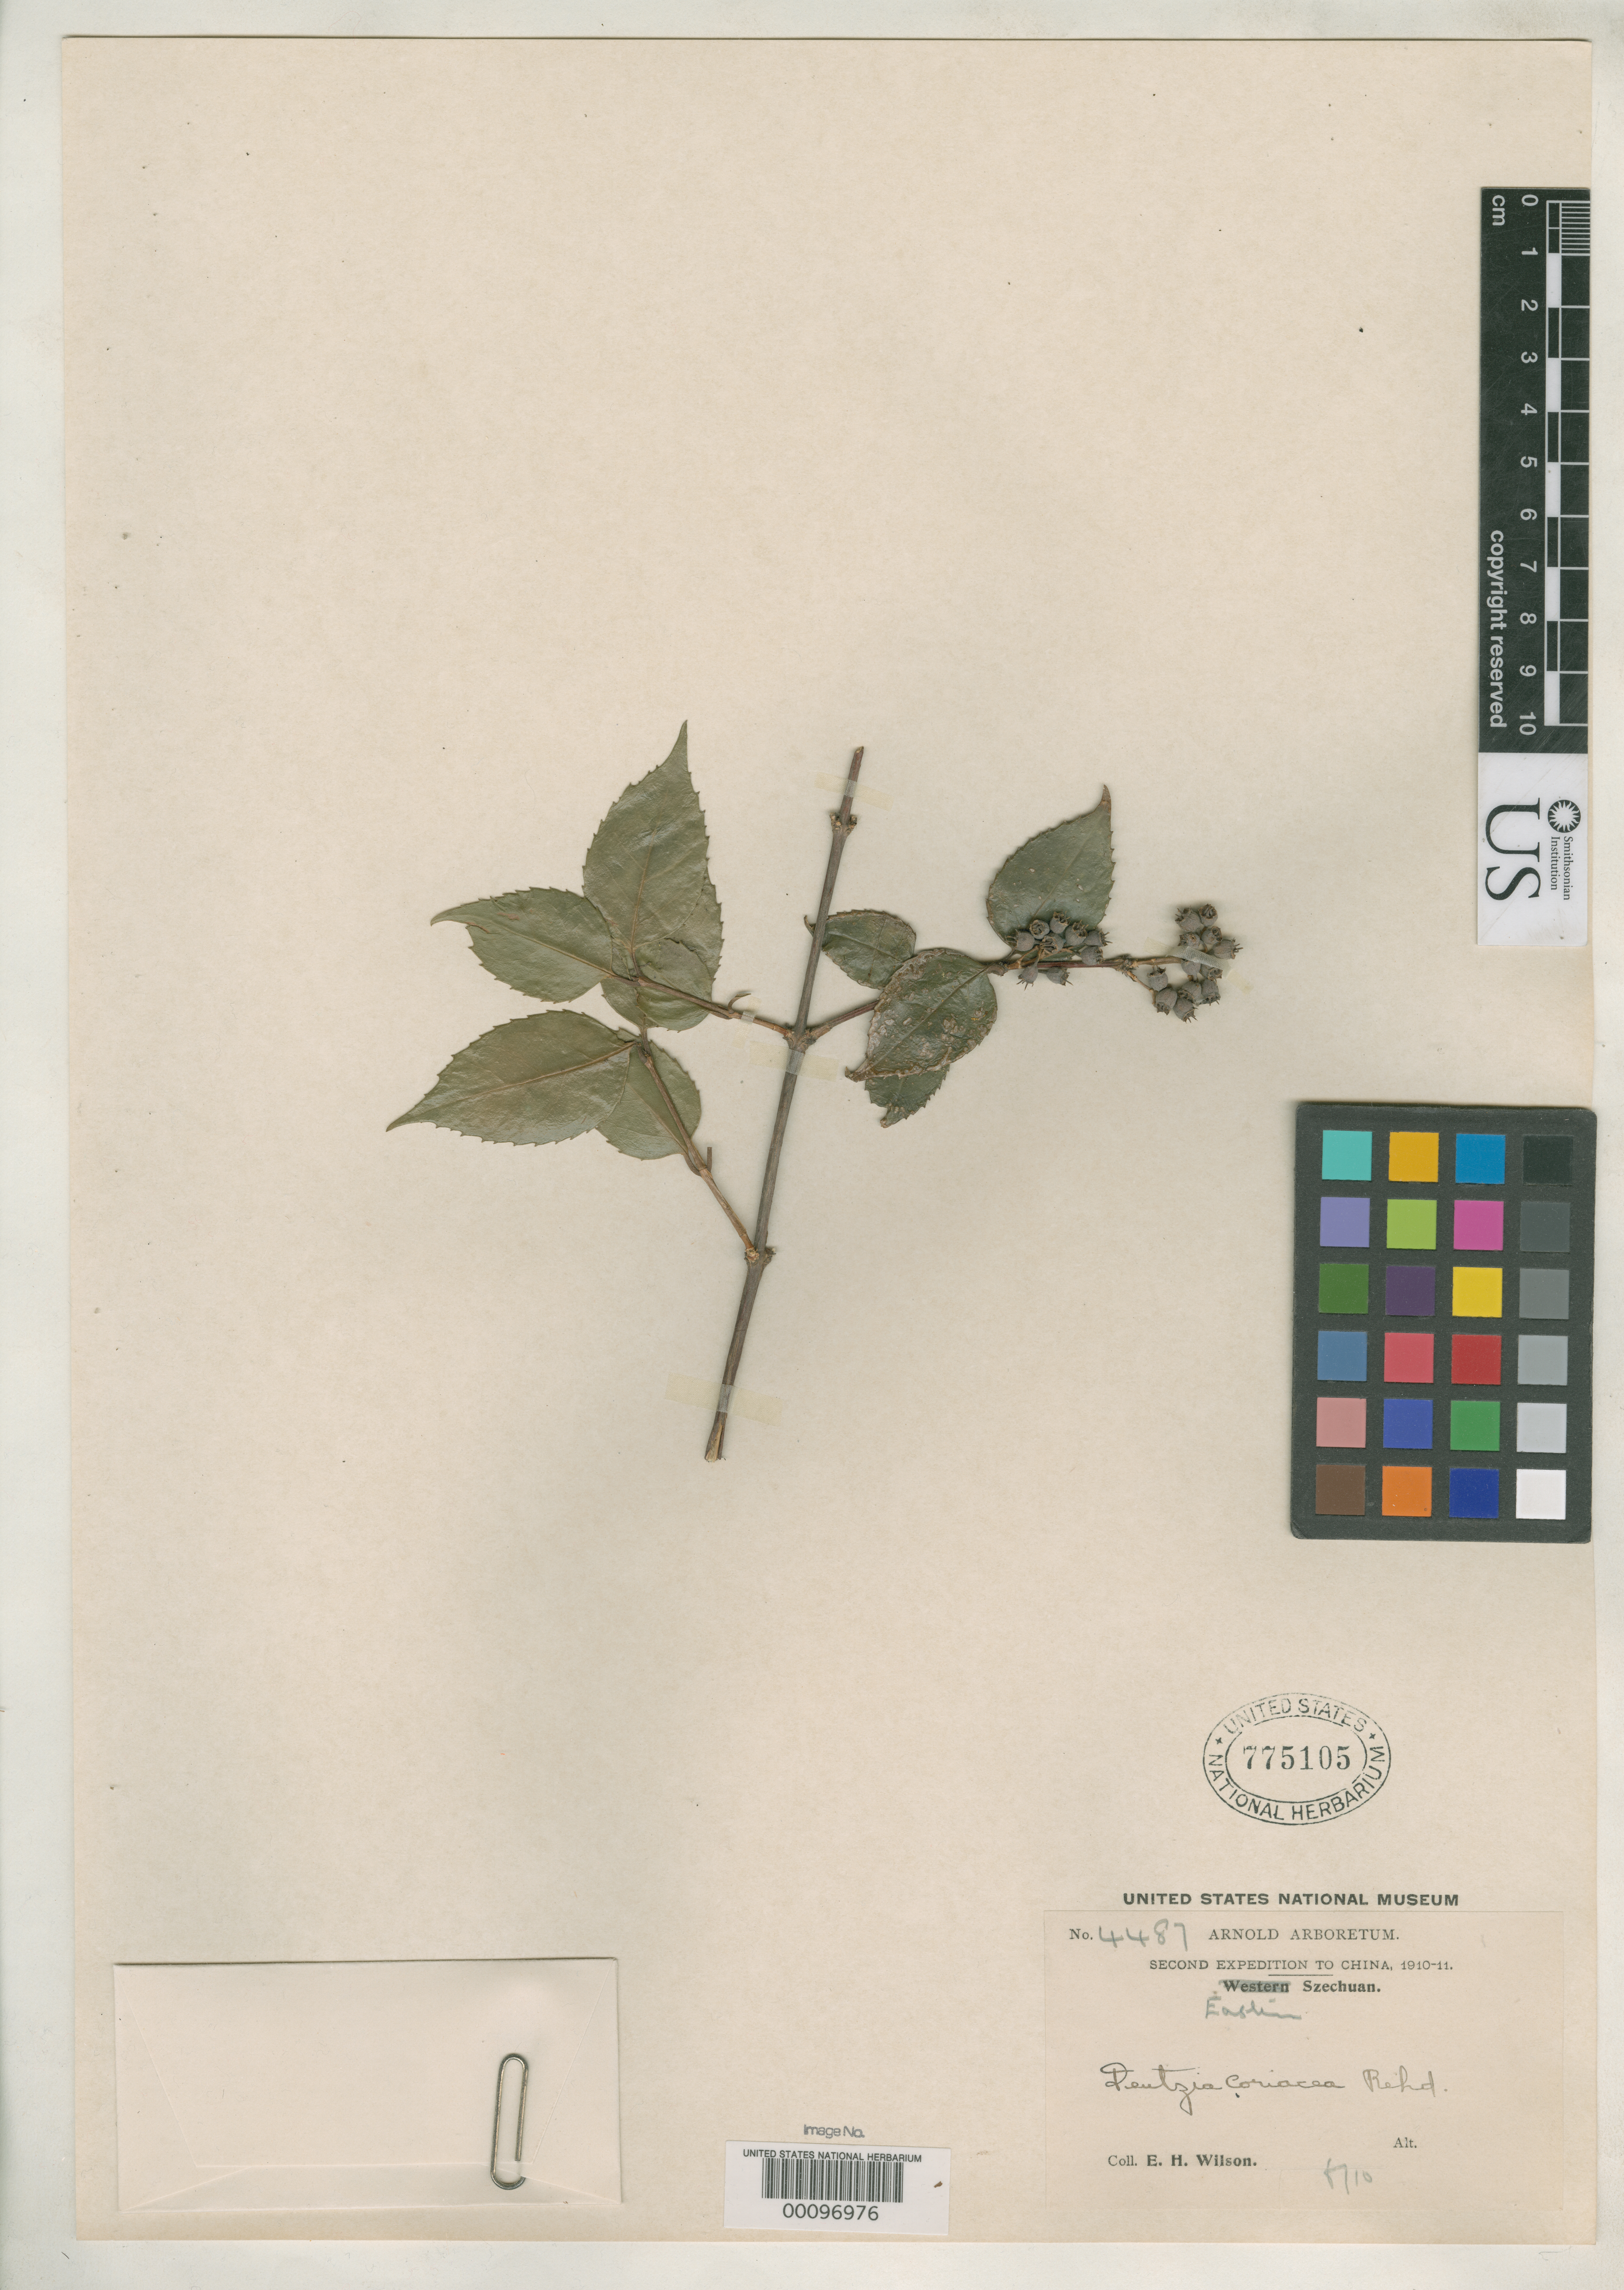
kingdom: Plantae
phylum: Tracheophyta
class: Magnoliopsida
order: Cornales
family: Hydrangeaceae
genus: Deutzia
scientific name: Deutzia coriacea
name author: Rehder in Sarg.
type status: Isotype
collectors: E. H. Wilson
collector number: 4481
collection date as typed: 26 Jun 1910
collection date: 1910-06-26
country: China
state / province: Sichuan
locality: Taning Hsien.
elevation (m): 600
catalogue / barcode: US 775105